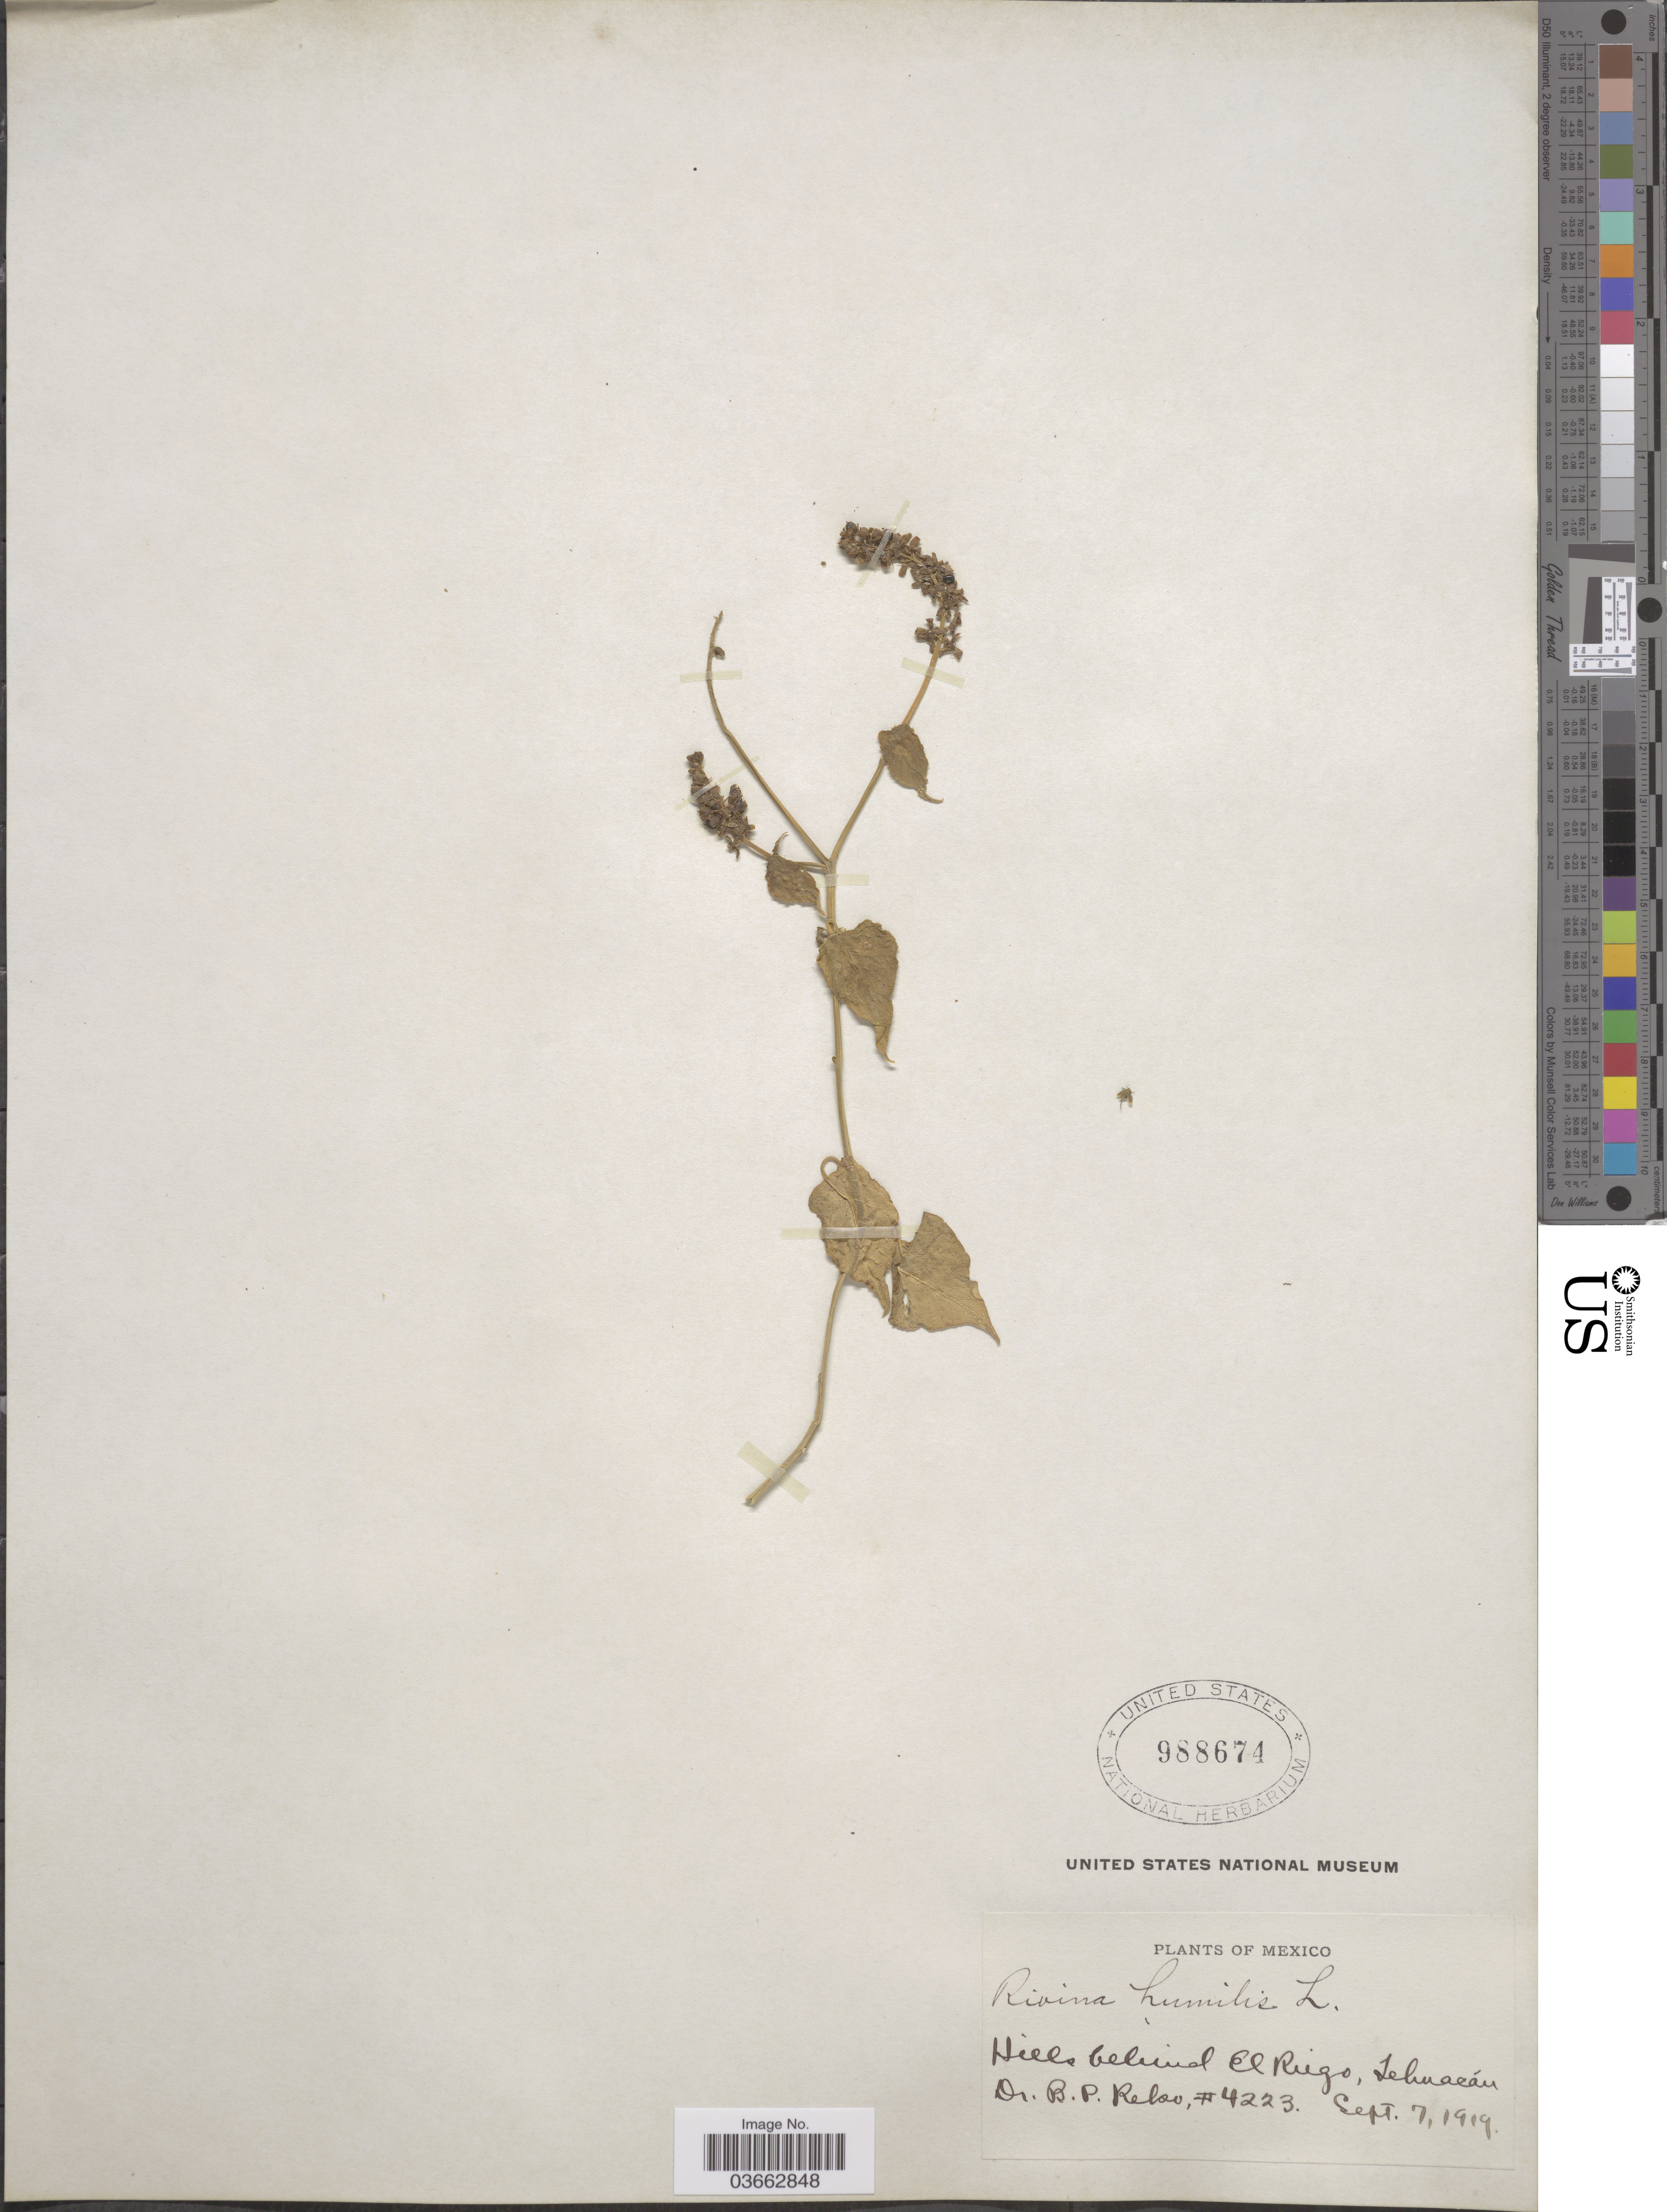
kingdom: Plantae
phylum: Tracheophyta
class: Magnoliopsida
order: Caryophyllales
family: Phytolaccaceae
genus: Rivina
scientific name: Rivina humilis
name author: L.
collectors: B. P. Reko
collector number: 4223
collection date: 1919-09-07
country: Mexico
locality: Hills behind El Riejo, Tehuacán.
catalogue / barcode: US 988674